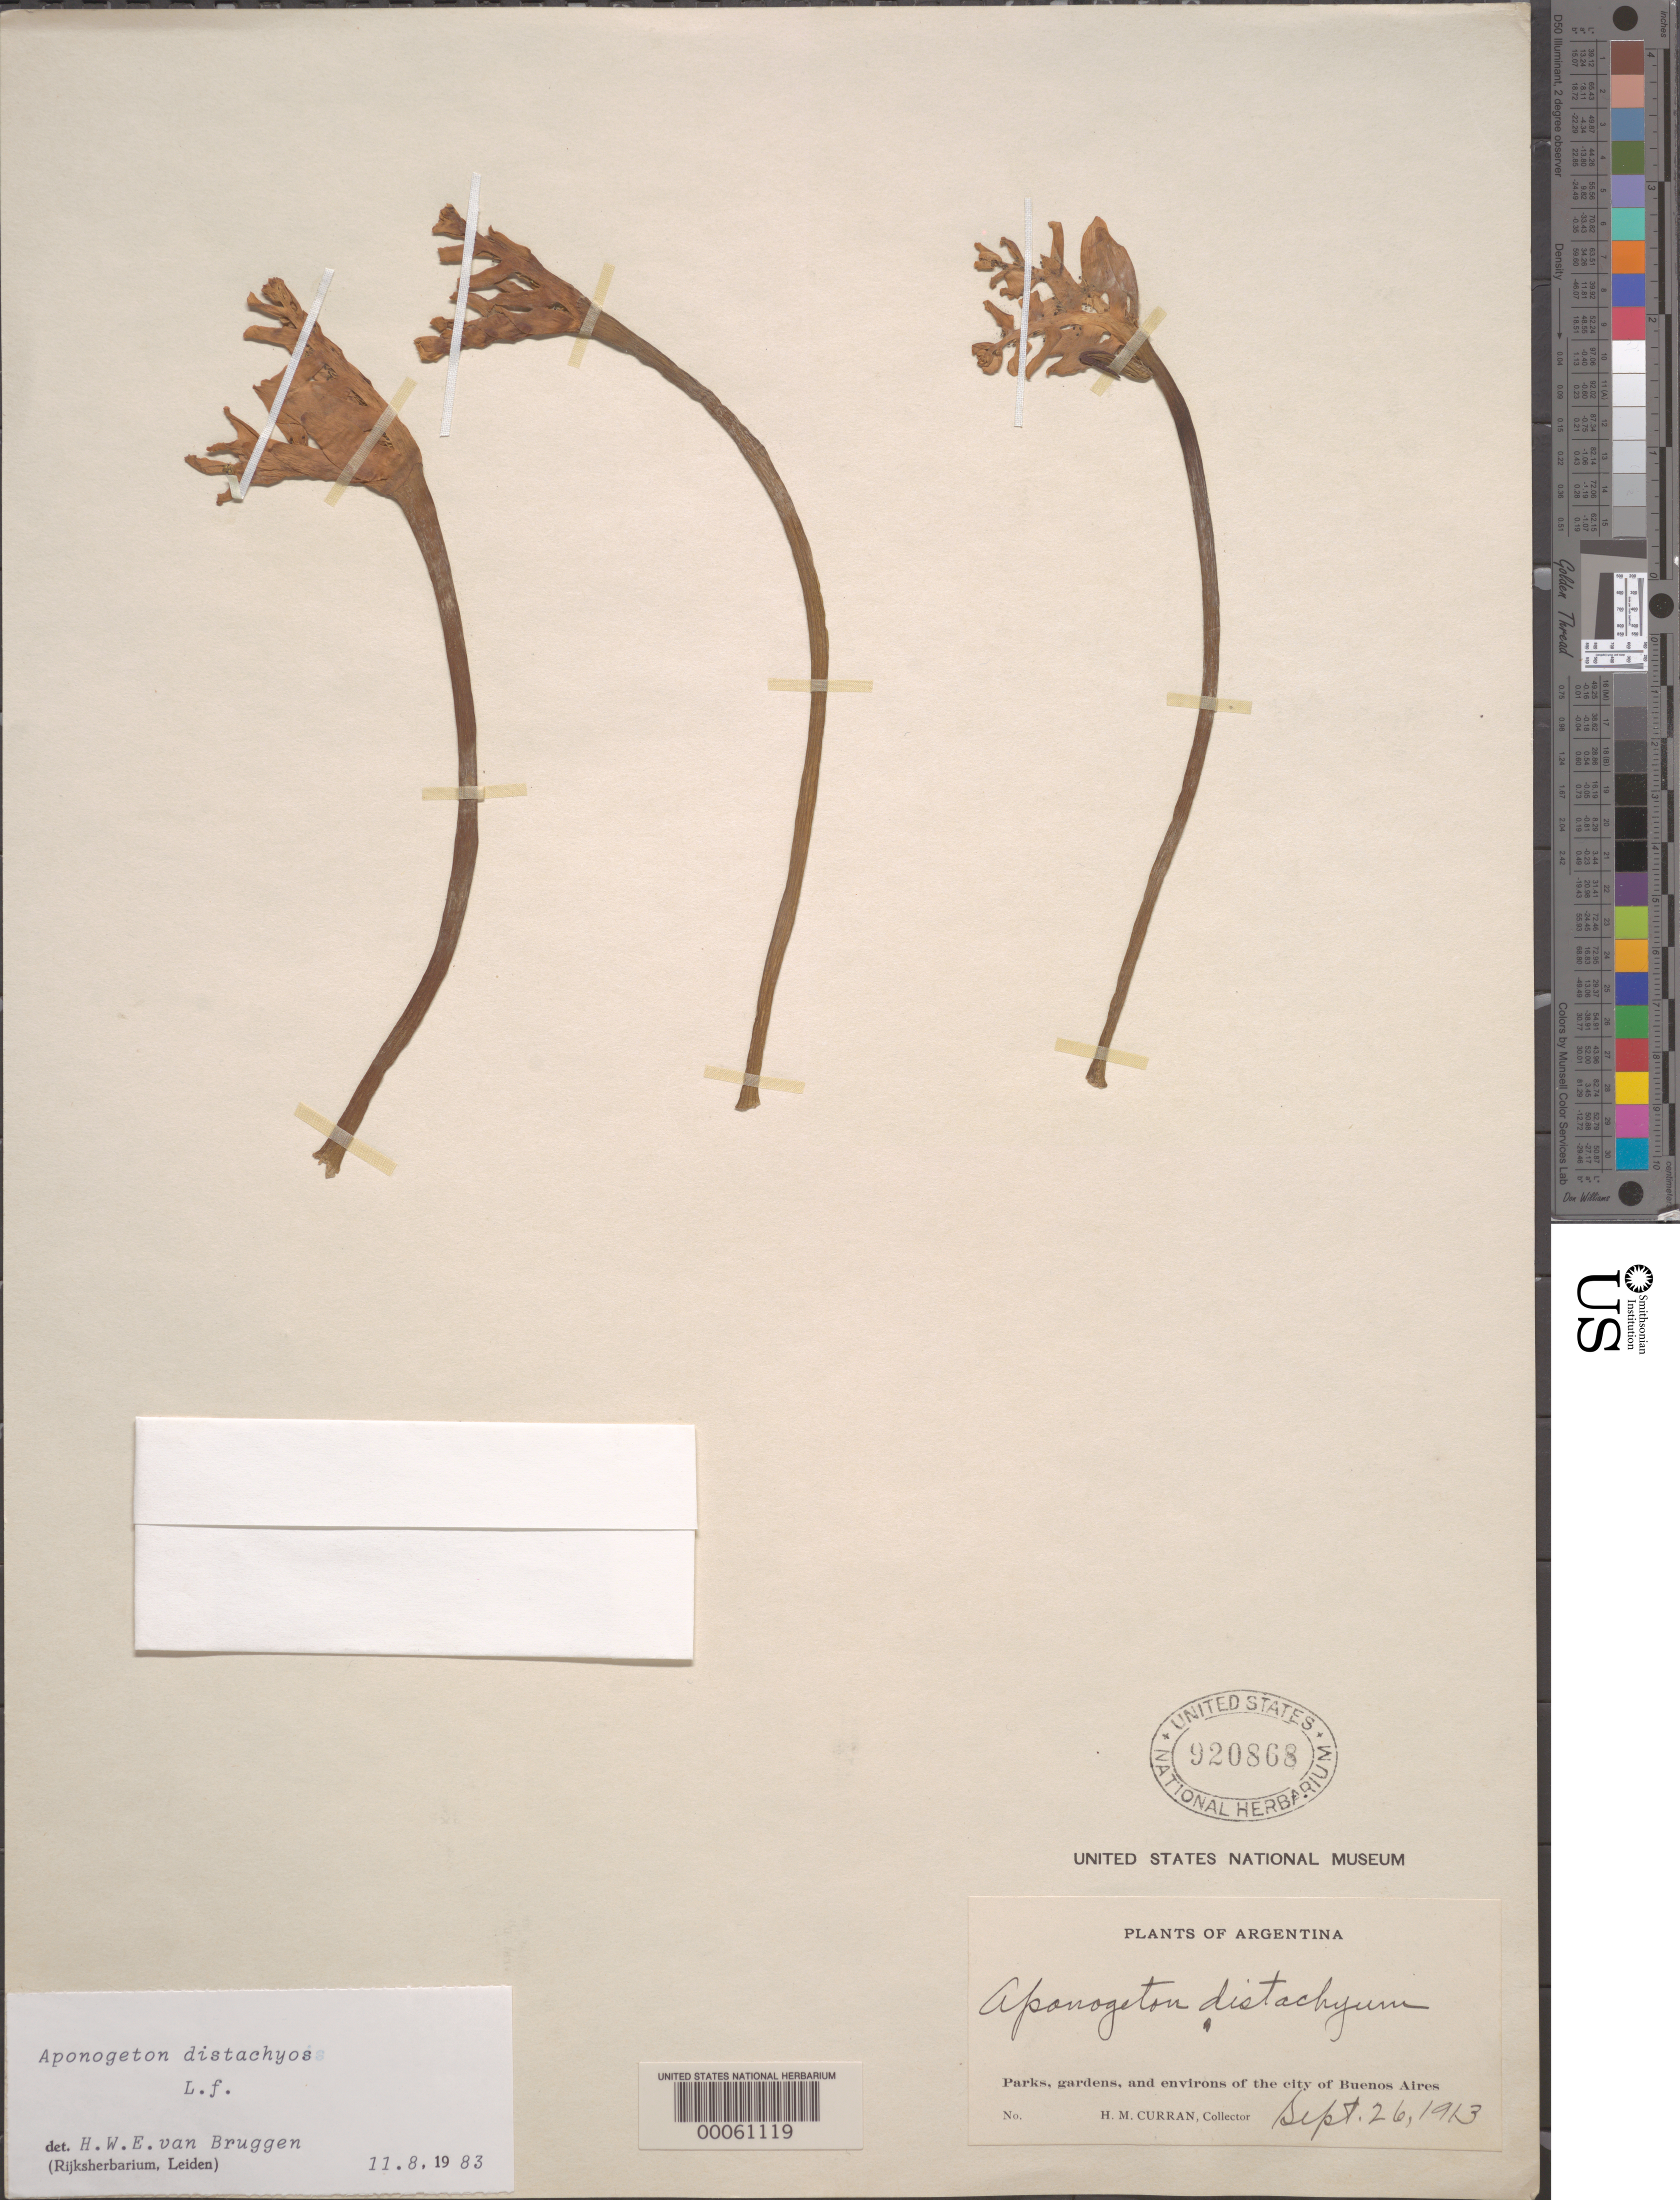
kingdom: Plantae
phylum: Tracheophyta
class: Liliopsida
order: Alismatales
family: Aponogetonaceae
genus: Aponogeton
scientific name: Aponogeton distachyos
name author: L. f.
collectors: H. M. Curran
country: Argentina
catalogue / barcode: US 920868